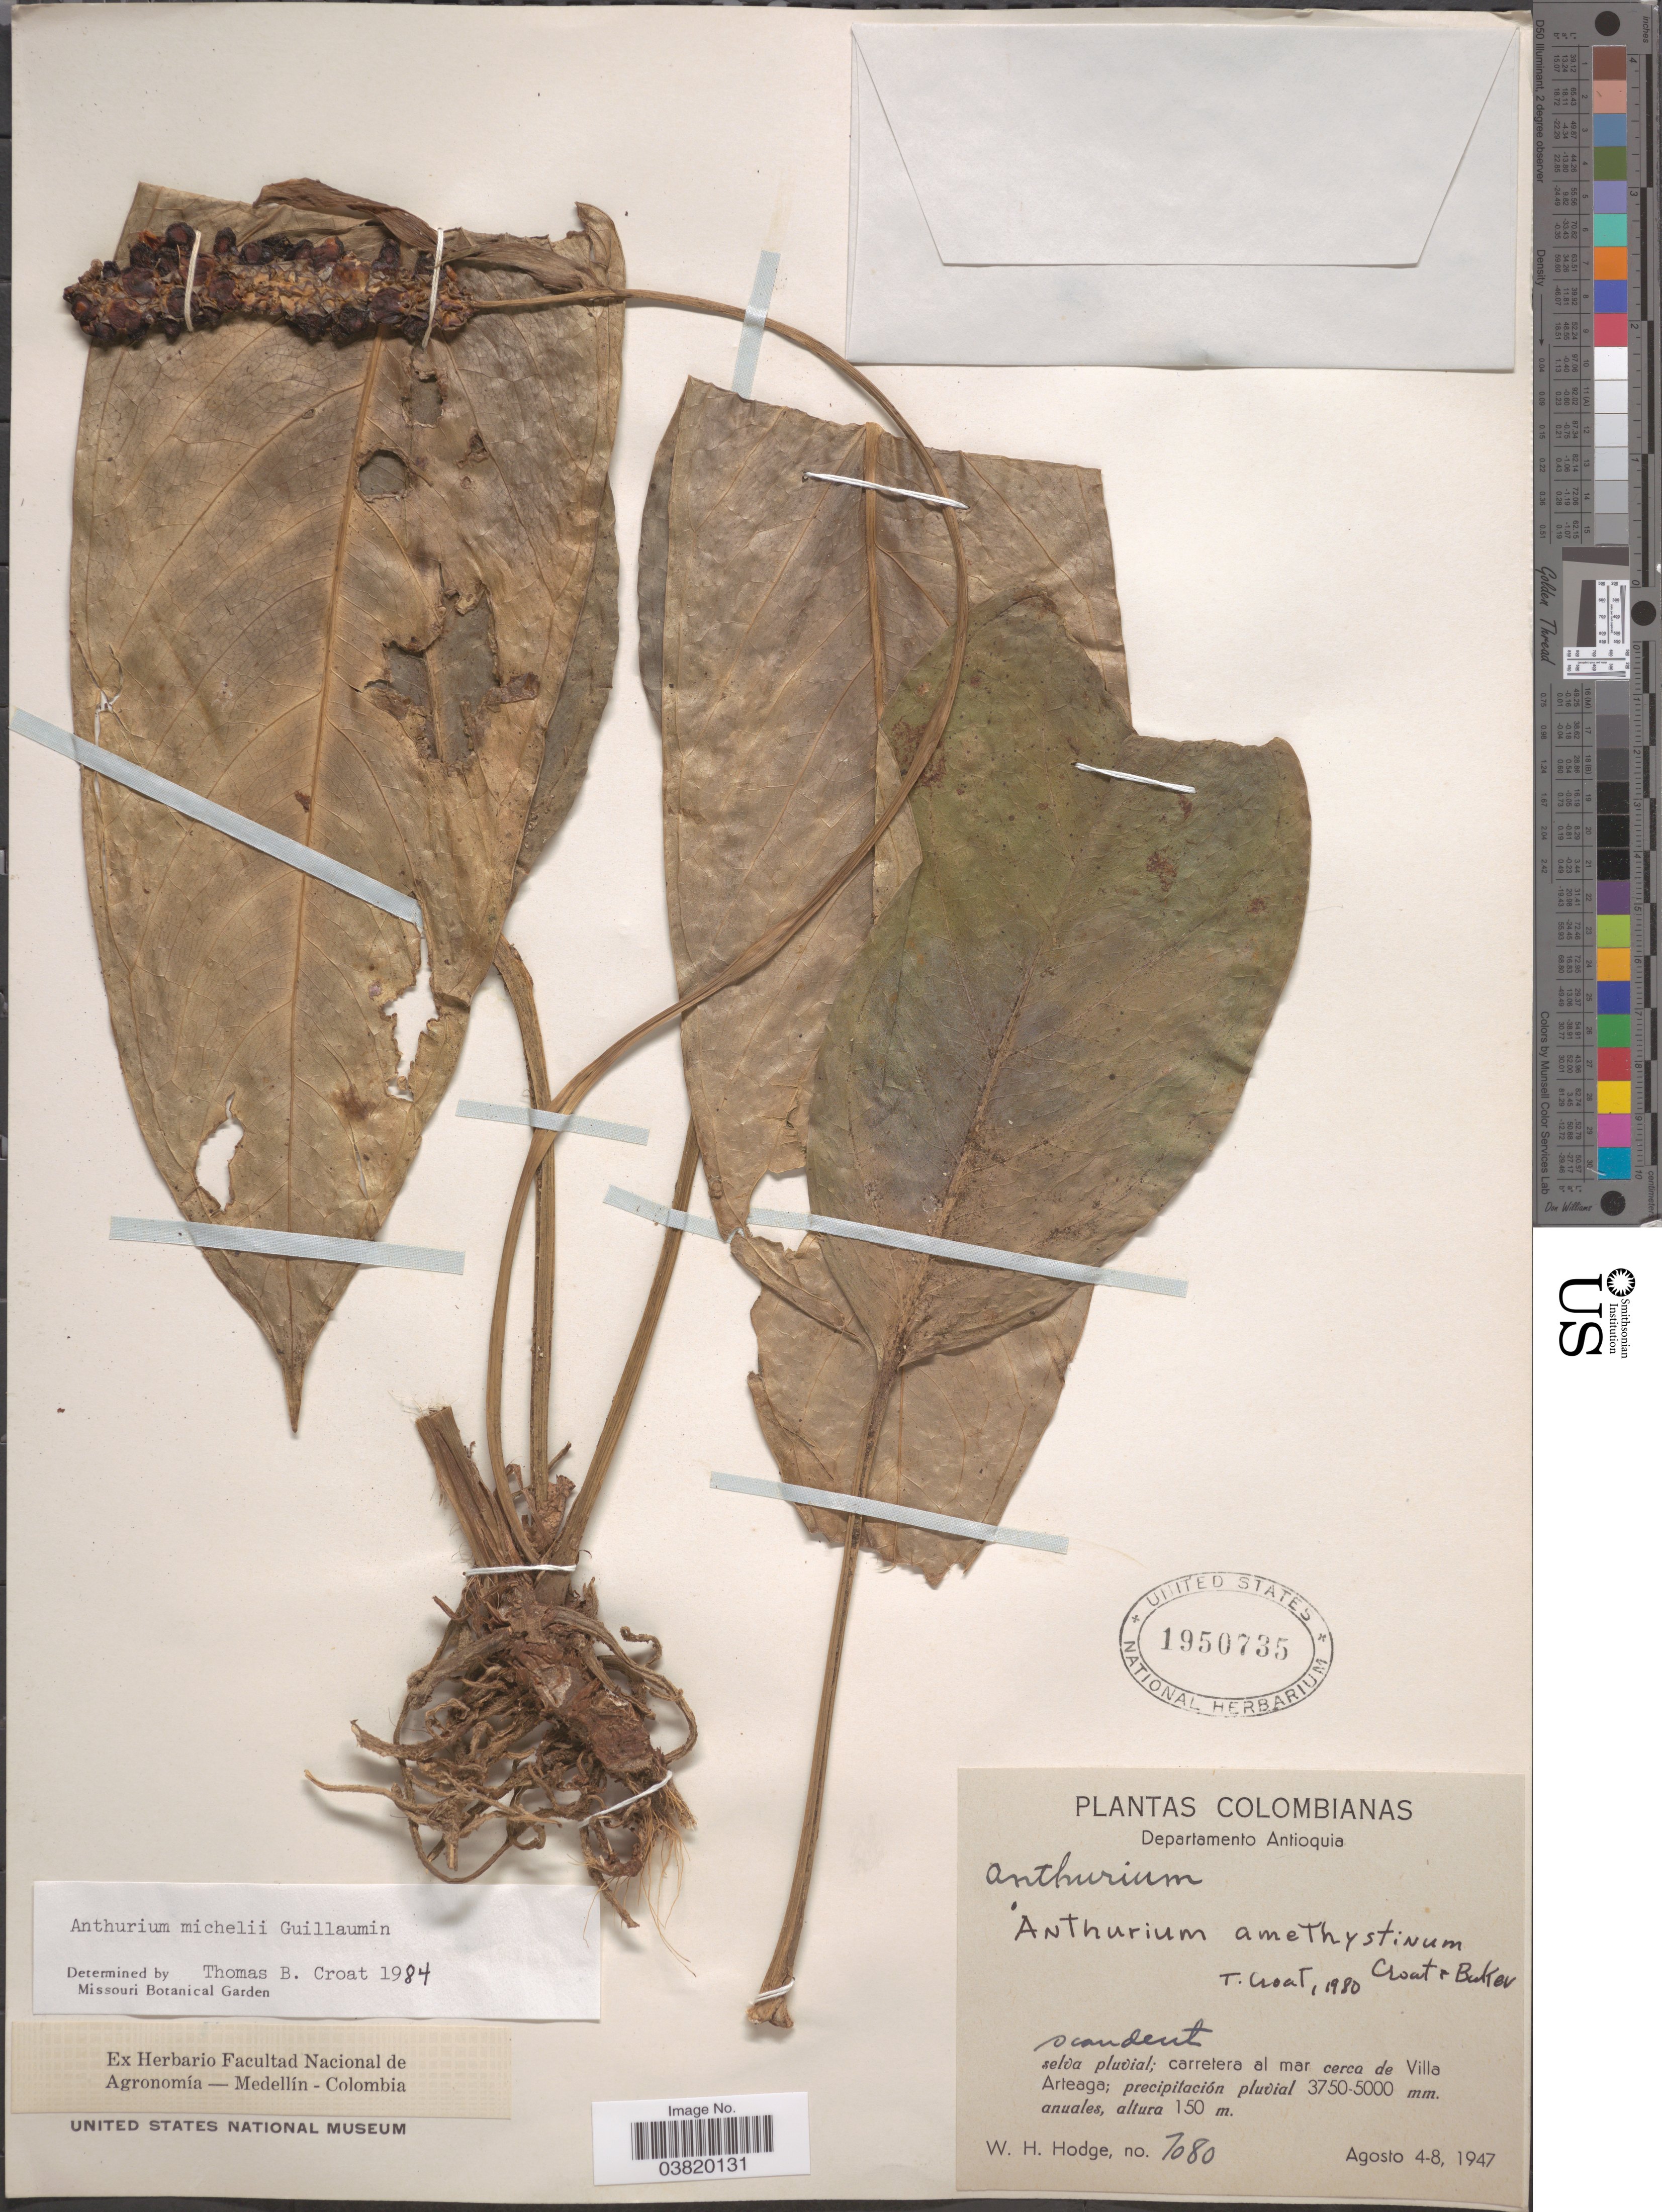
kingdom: Plantae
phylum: Tracheophyta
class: Liliopsida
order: Alismatales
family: Araceae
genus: Anthurium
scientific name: Anthurium michelii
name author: Guillaumin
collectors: W. Hodge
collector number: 7080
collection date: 1947-08-04/1947-08-08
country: Colombia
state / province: Antioquia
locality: Departamento Antioquia. Selva pluvial; carretera al mar cerca de Villa Arteaga; precipitación pluvial 3750-5000 mm anuales.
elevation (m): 150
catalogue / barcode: US 1950735